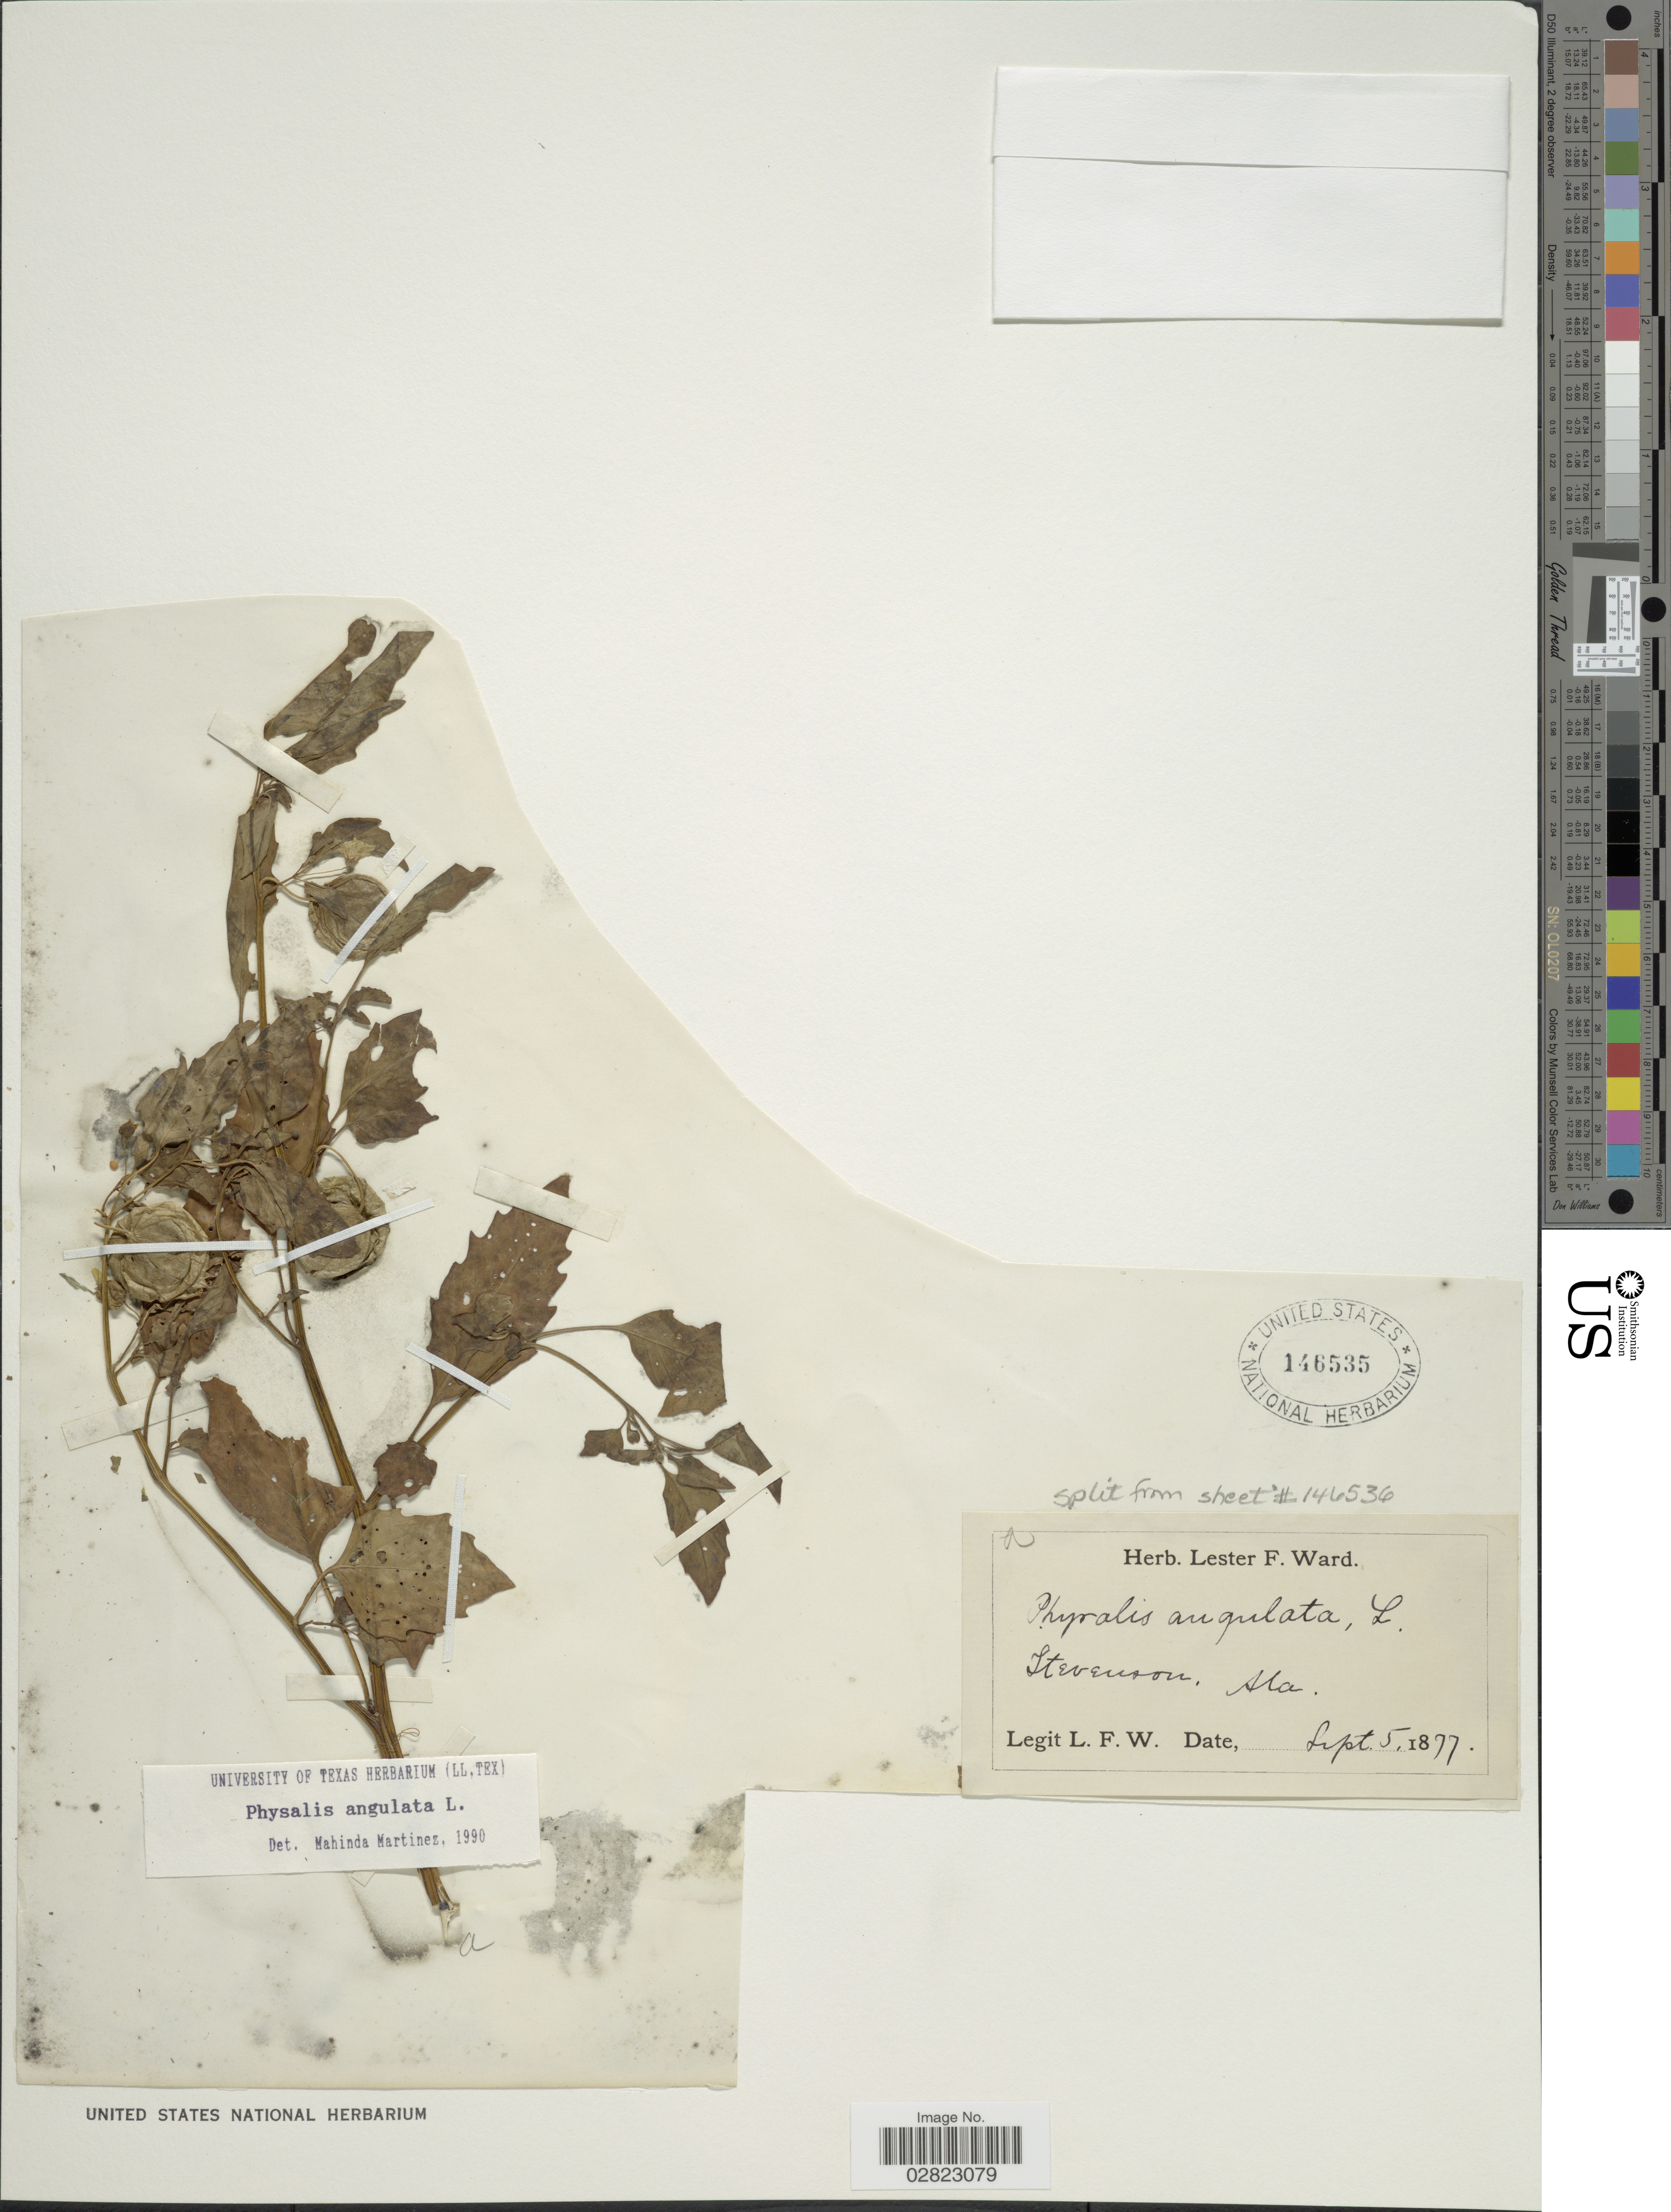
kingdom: Plantae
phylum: Tracheophyta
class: Magnoliopsida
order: Solanales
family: Solanaceae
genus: Physalis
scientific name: Physalis angulata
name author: L.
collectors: L. F. Ward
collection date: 1877-09-05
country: United States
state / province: Alabama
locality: Stevenson.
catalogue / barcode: US 146535